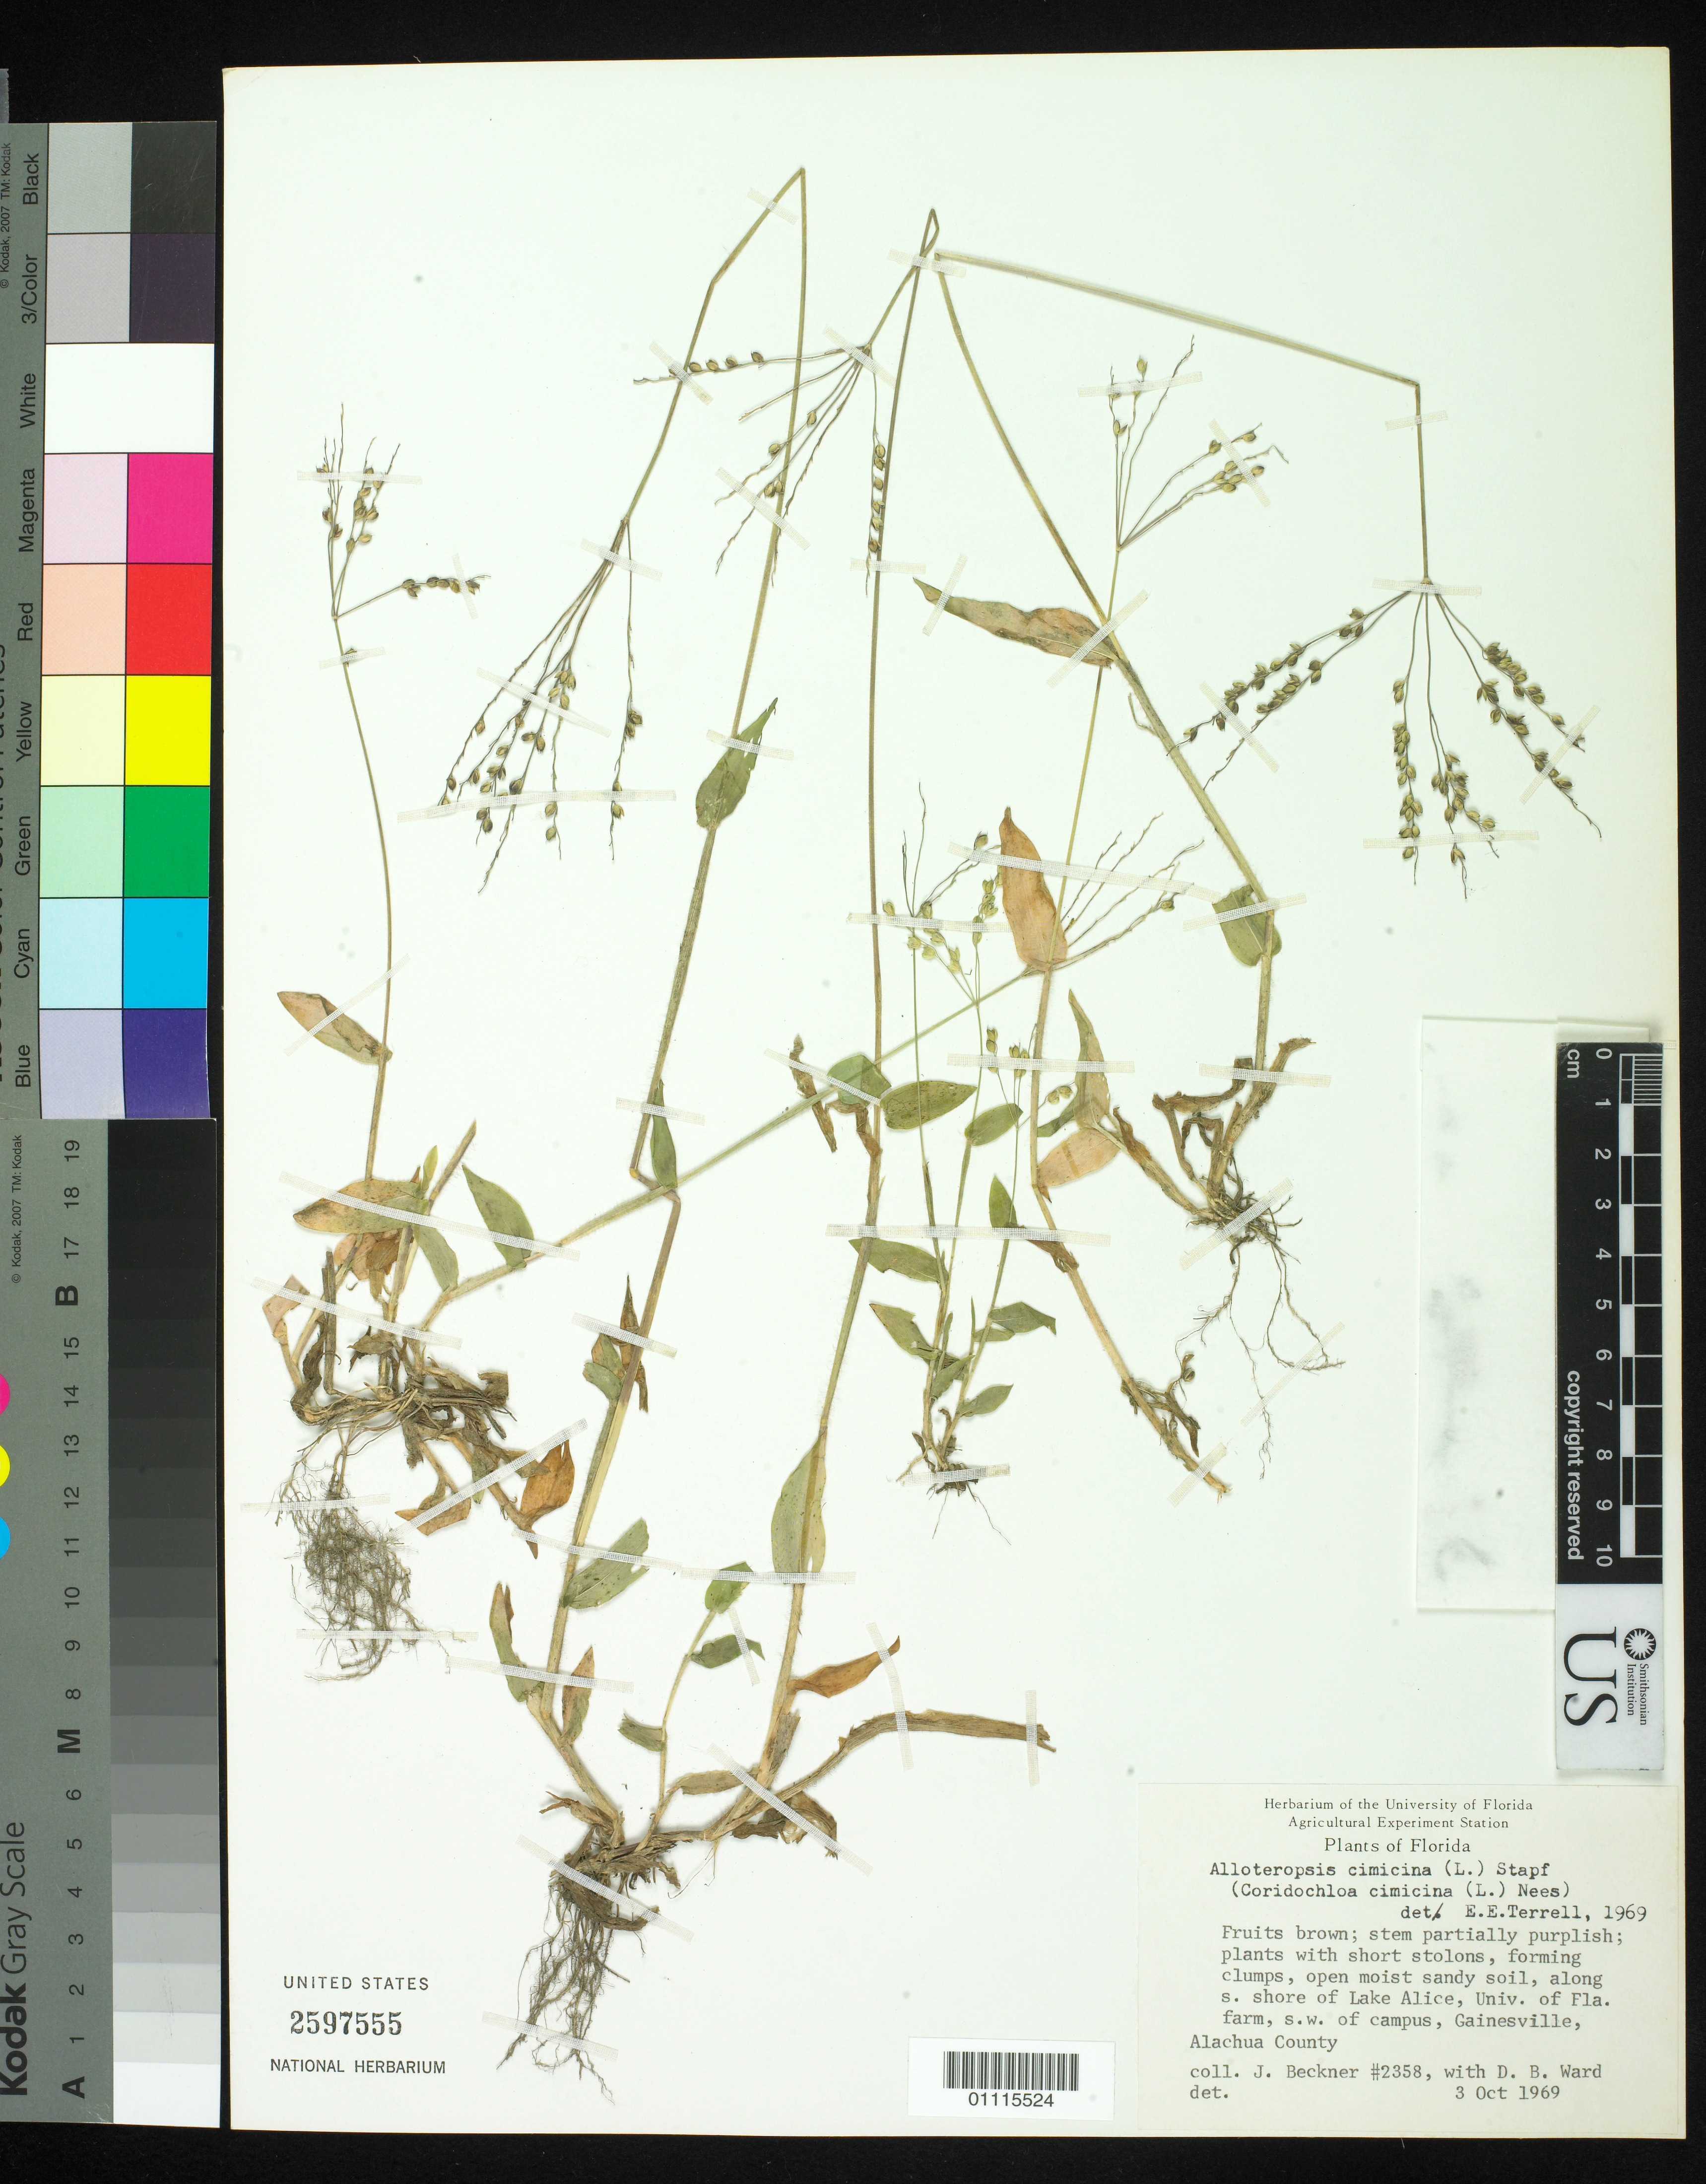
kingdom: Plantae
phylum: Tracheophyta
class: Liliopsida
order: Poales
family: Poaceae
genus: Alloteropsis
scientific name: Alloteropsis cimicina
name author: (L.) Stapf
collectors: J. Beckner & D. B. Ward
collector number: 2358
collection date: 1969-10-03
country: United States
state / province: Florida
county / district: Alachua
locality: Along S shore of Lake Alice, Univ. of Fla. farm, SW of campus, Gainesville.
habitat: open moist sandy soil.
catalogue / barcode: US 2597555